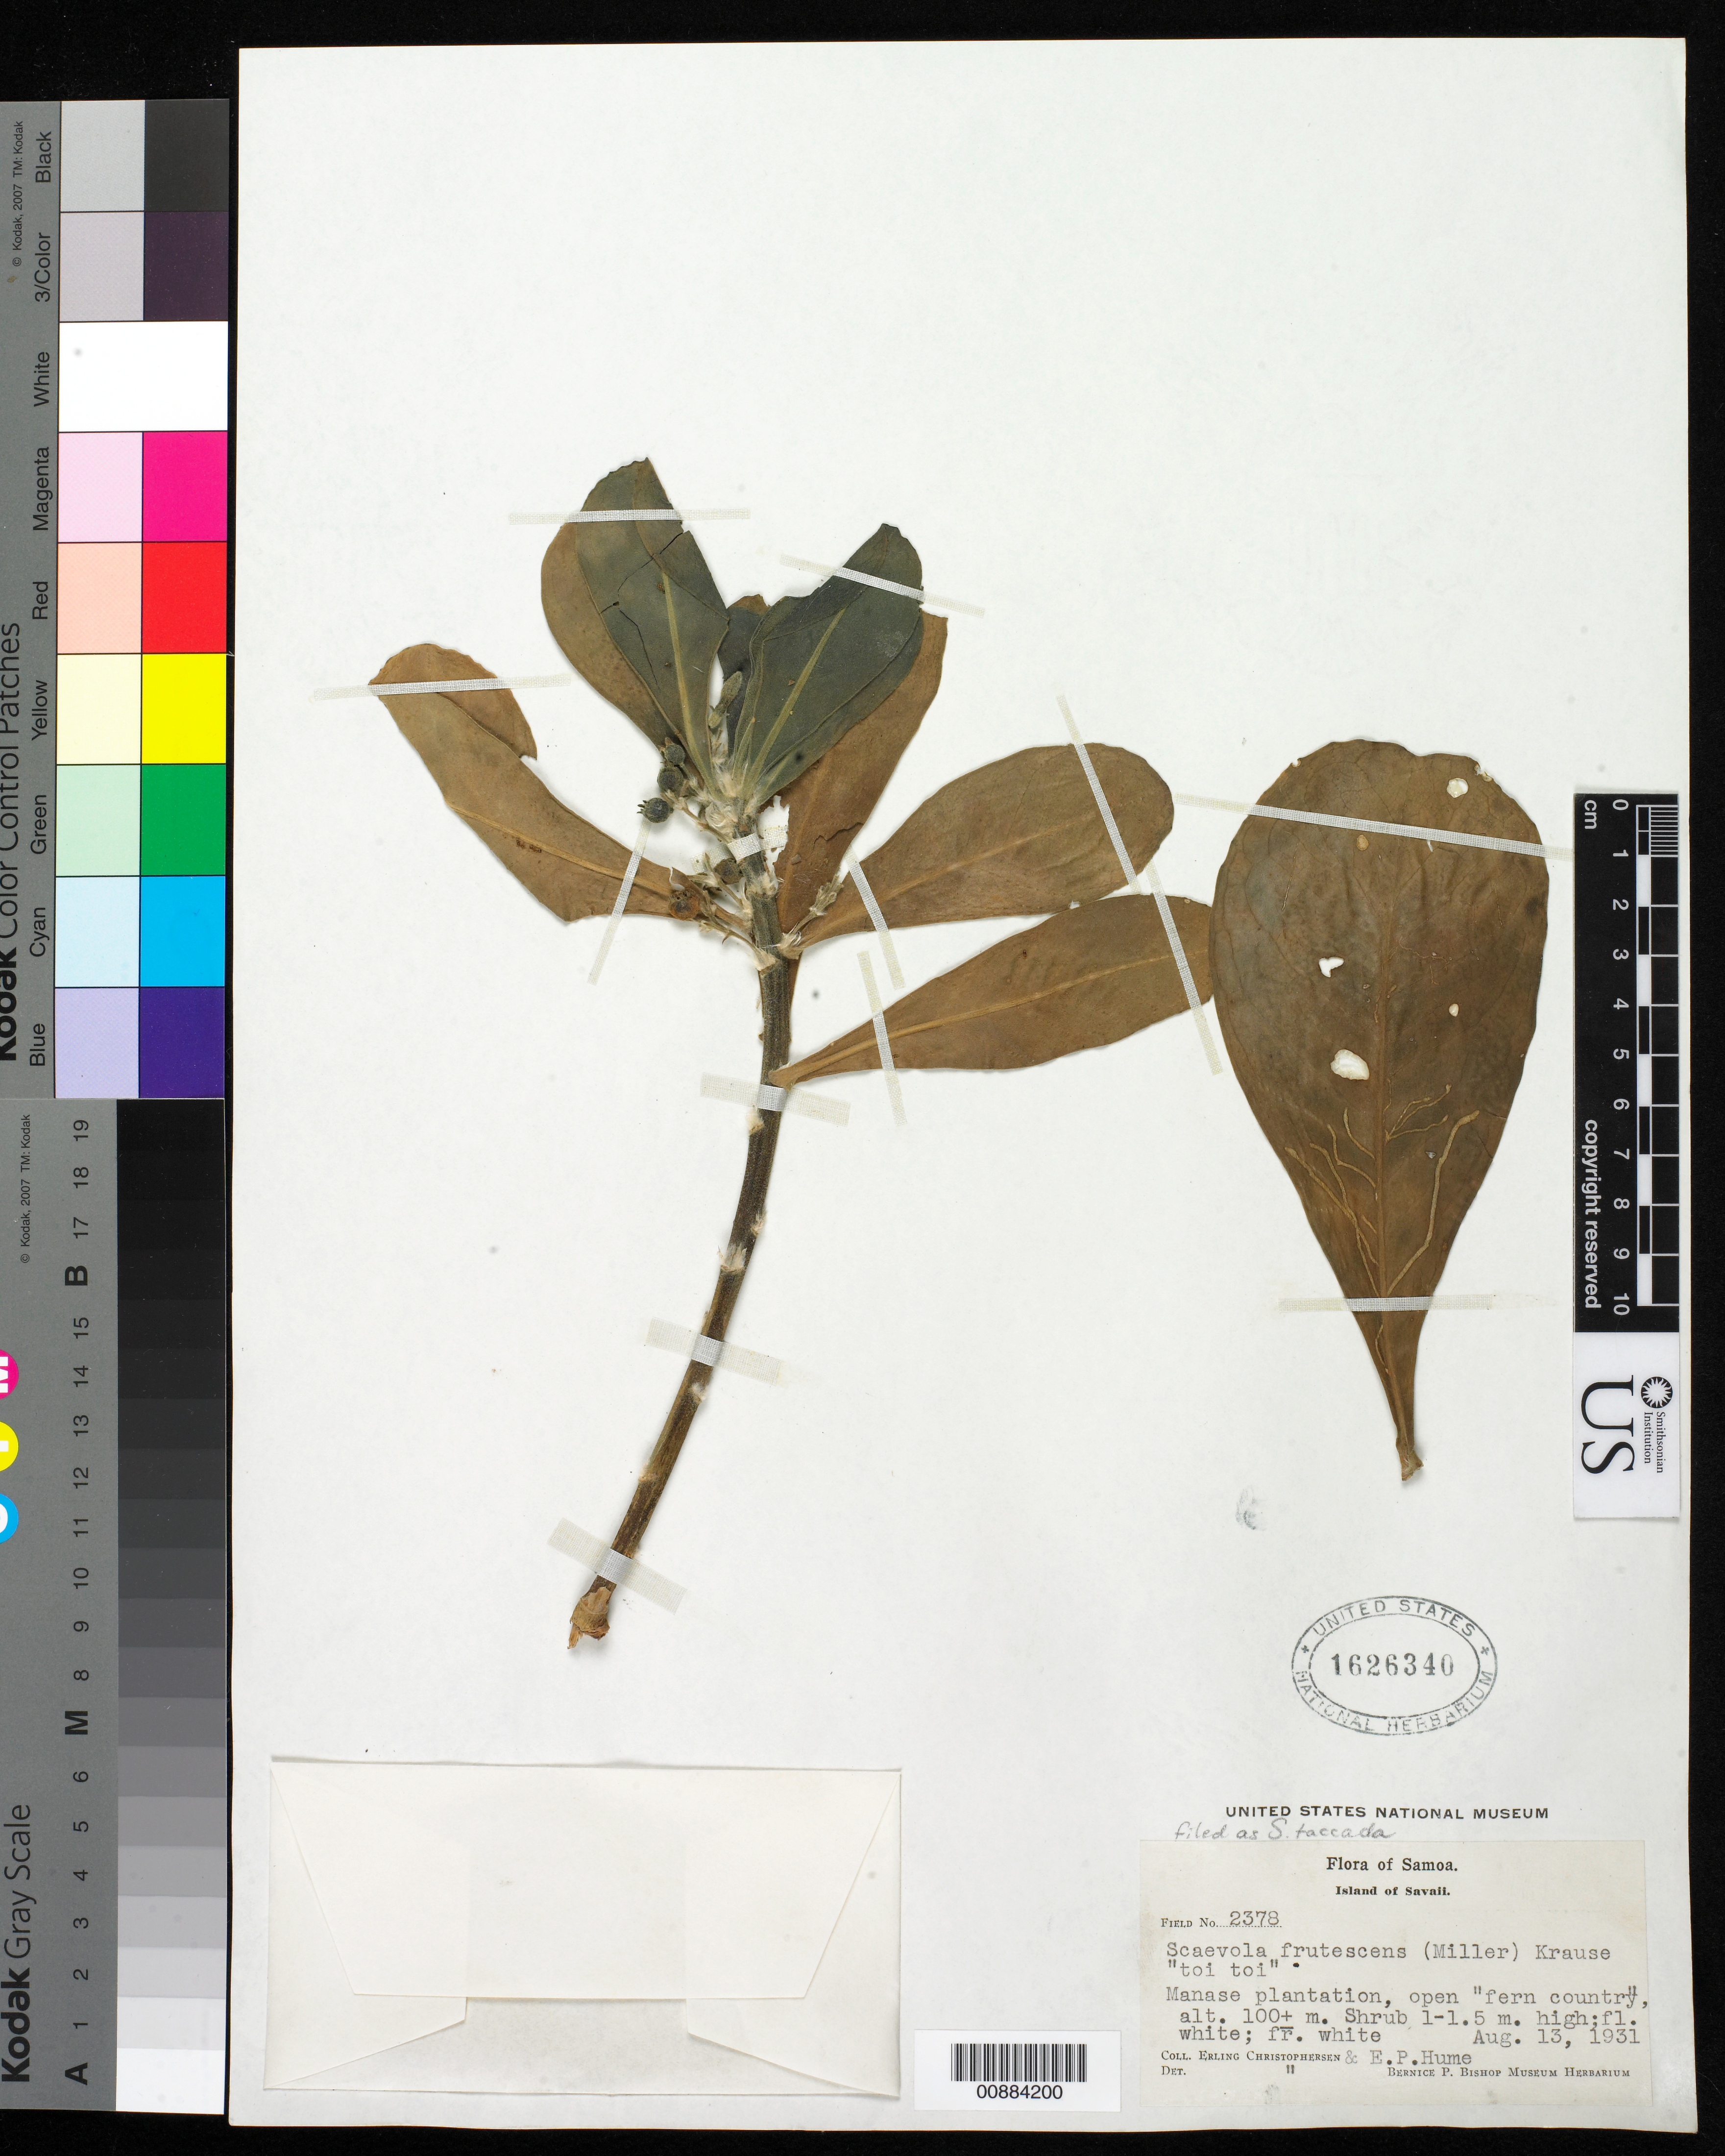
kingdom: Plantae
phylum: Tracheophyta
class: Magnoliopsida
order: Asterales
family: Goodeniaceae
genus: Scaevola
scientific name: Scaevola taccada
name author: (Gaertn.) Roxb.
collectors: E. Christophersen & E. Hume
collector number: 2378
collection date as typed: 13 Aug 1931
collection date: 1931-08-13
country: Samoa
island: Savai'i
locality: Manase plantation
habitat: open fern country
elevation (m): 100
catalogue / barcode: US 1626340